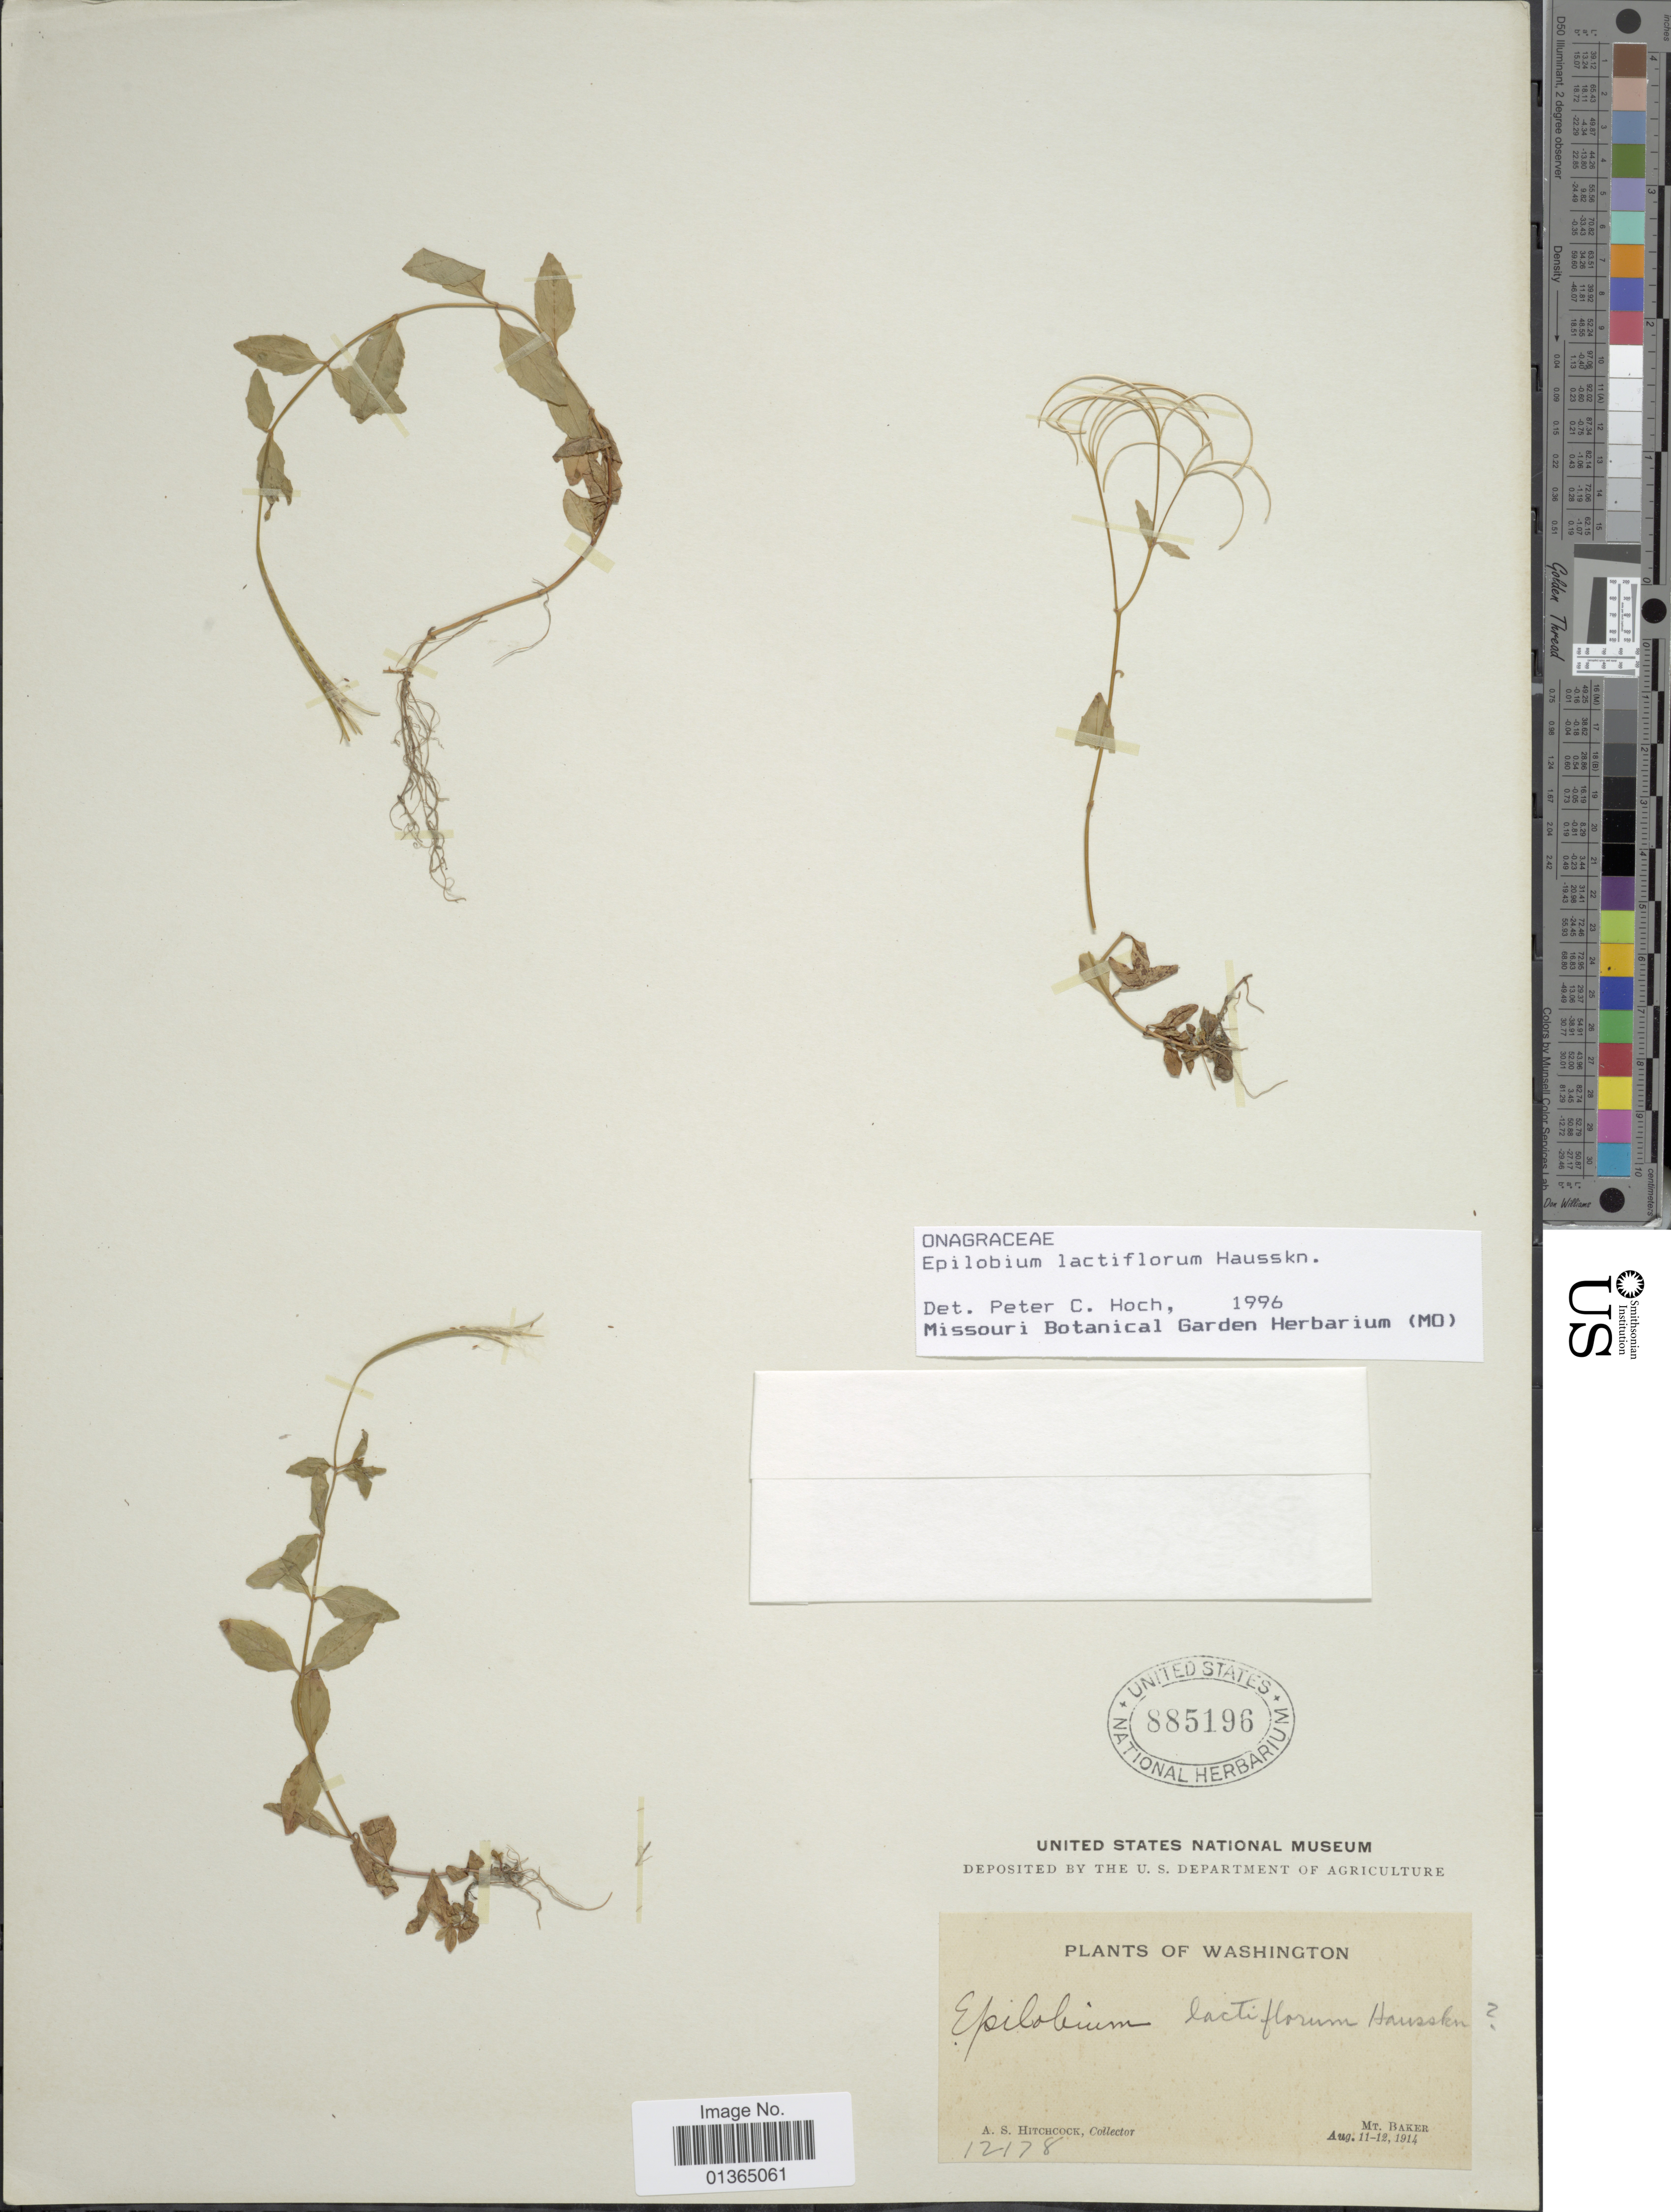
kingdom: Plantae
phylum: Tracheophyta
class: Magnoliopsida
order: Myrtales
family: Onagraceae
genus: Epilobium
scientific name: Epilobium lactiflorum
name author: Hausskn.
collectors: A. S. Hitchcock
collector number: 12178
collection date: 1914-08-11/1914-08-12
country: United States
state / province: Washington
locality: Mt. Baker.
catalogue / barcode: US 885196